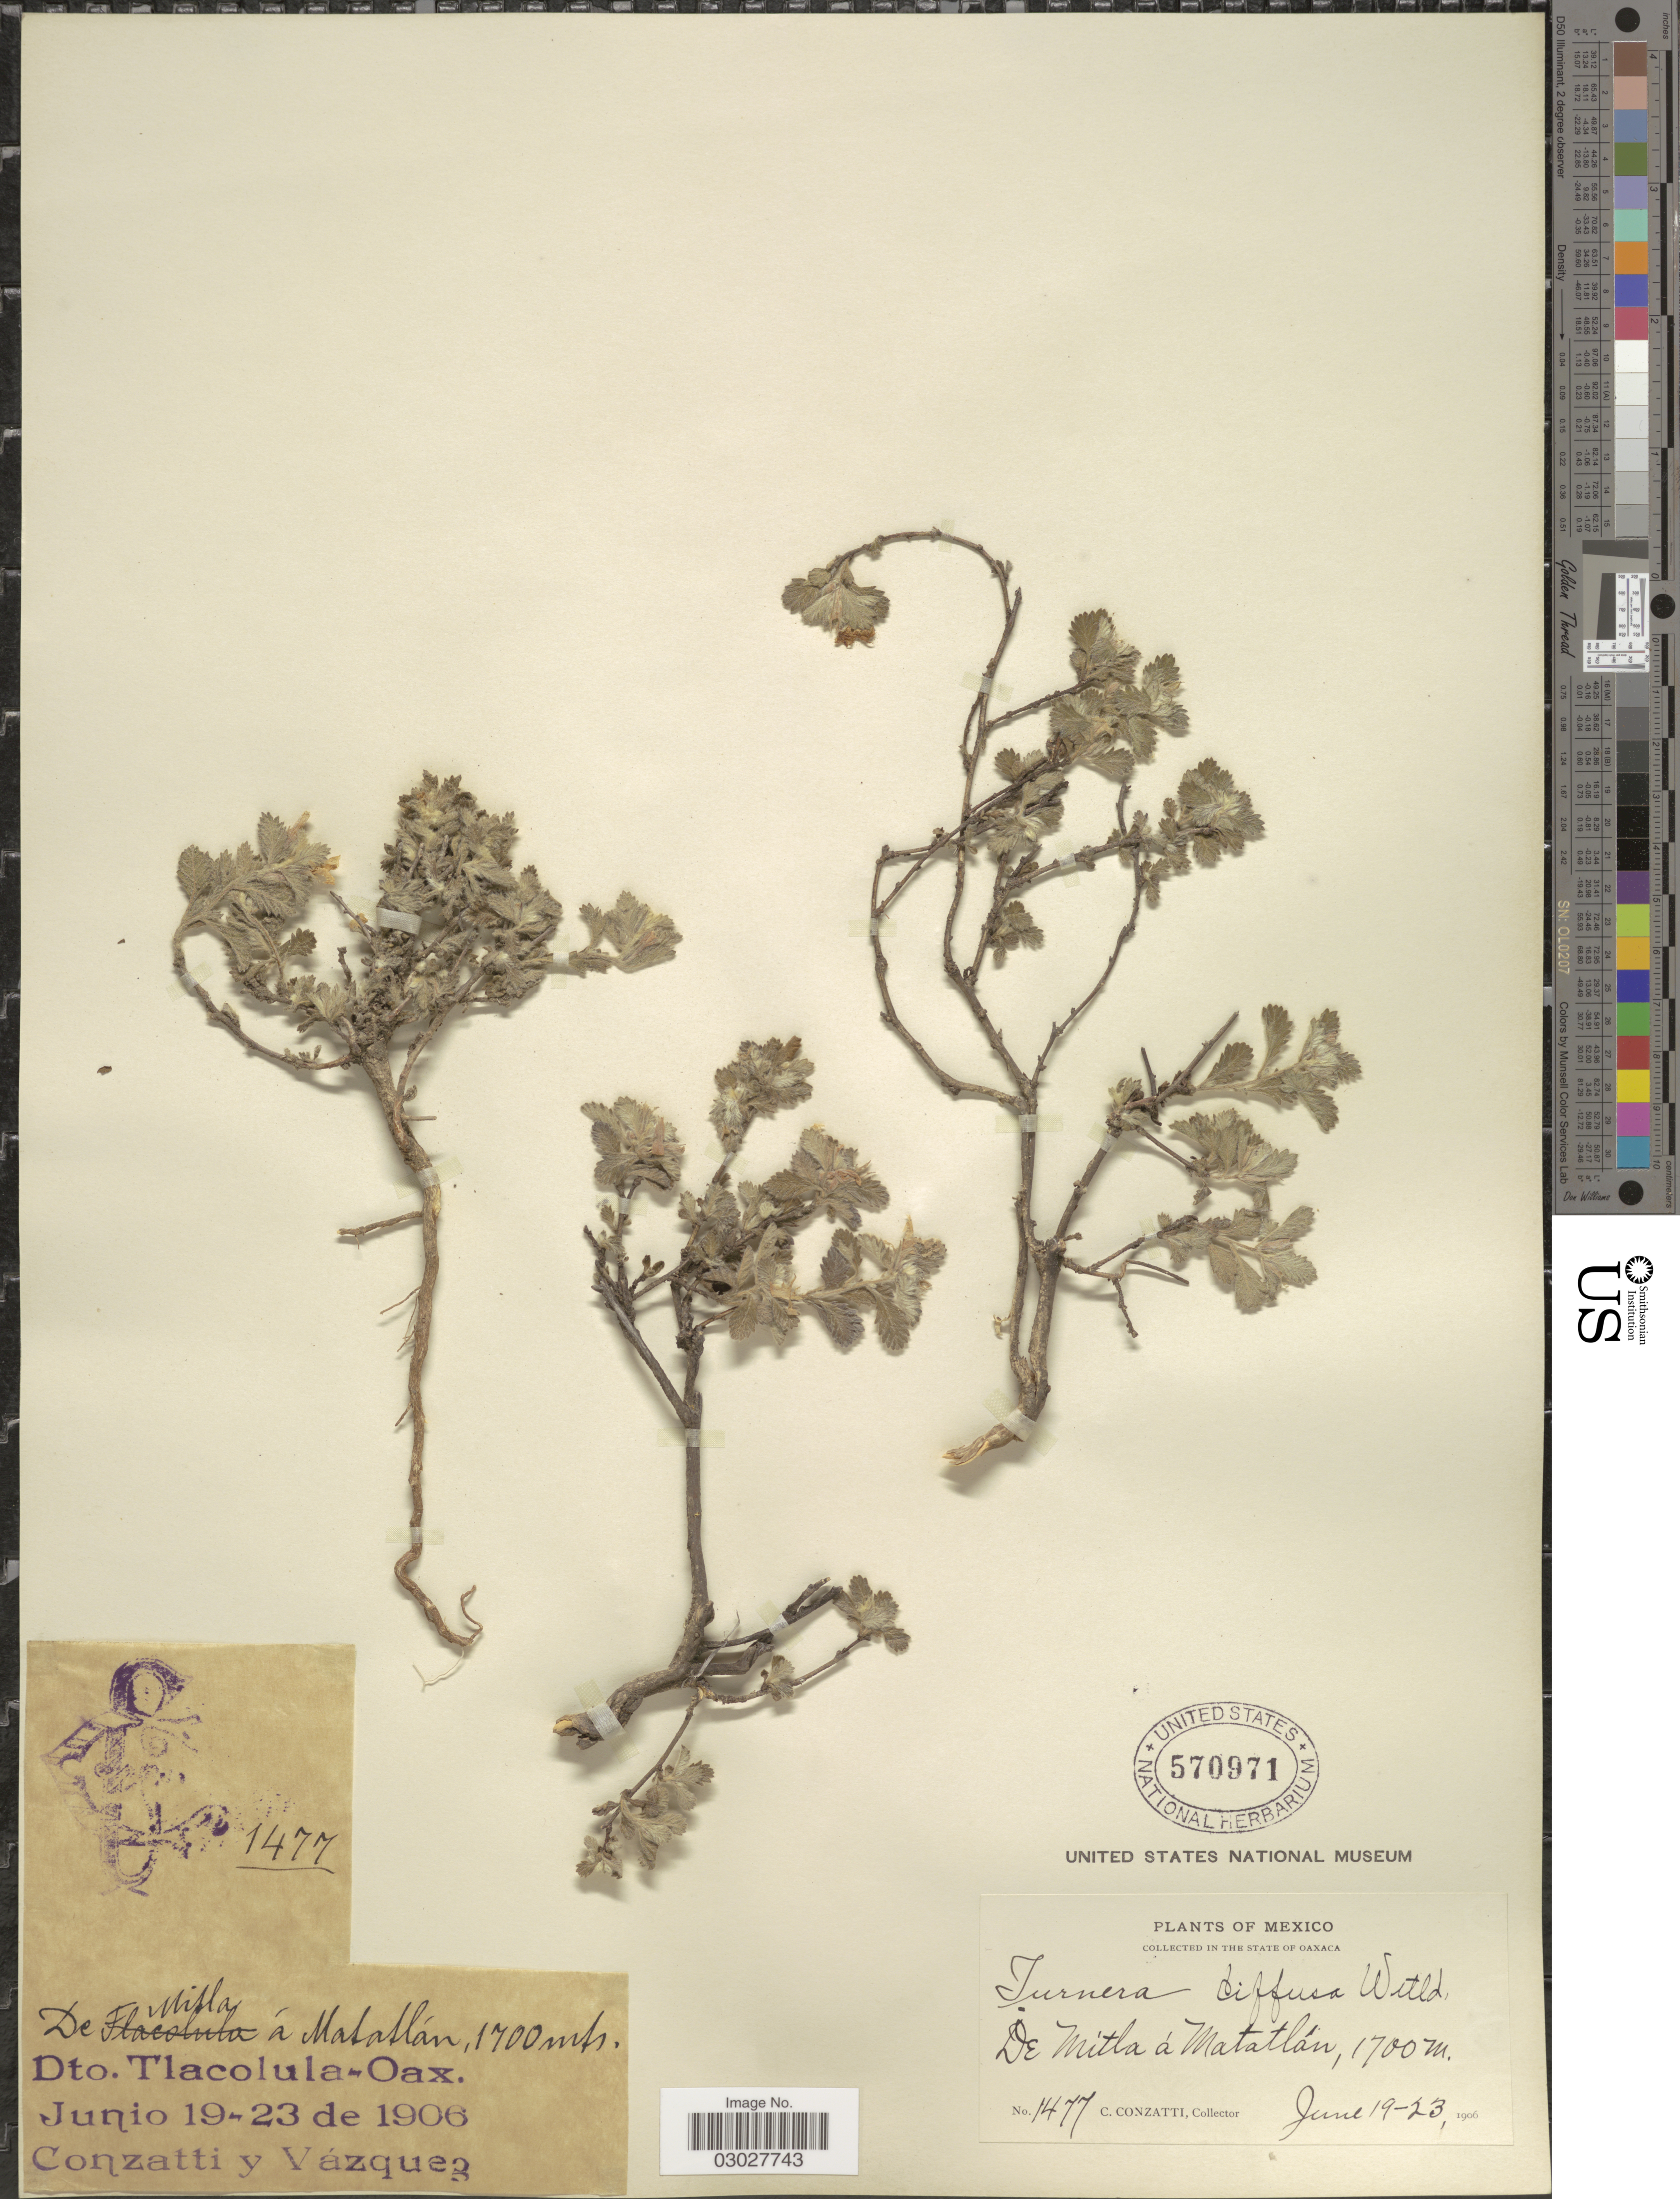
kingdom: Plantae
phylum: Tracheophyta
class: Magnoliopsida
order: Malpighiales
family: Turneraceae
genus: Turnera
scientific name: Turnera diffusa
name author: Willd. ex Schult.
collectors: C. Conzatti & -. Vazquez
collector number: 1477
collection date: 1906-06-19/1906-06-23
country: Mexico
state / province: Oaxaca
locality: Dto. Tlacolula. De Mitla á Matatlán.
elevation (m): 1700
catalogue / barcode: US 570971